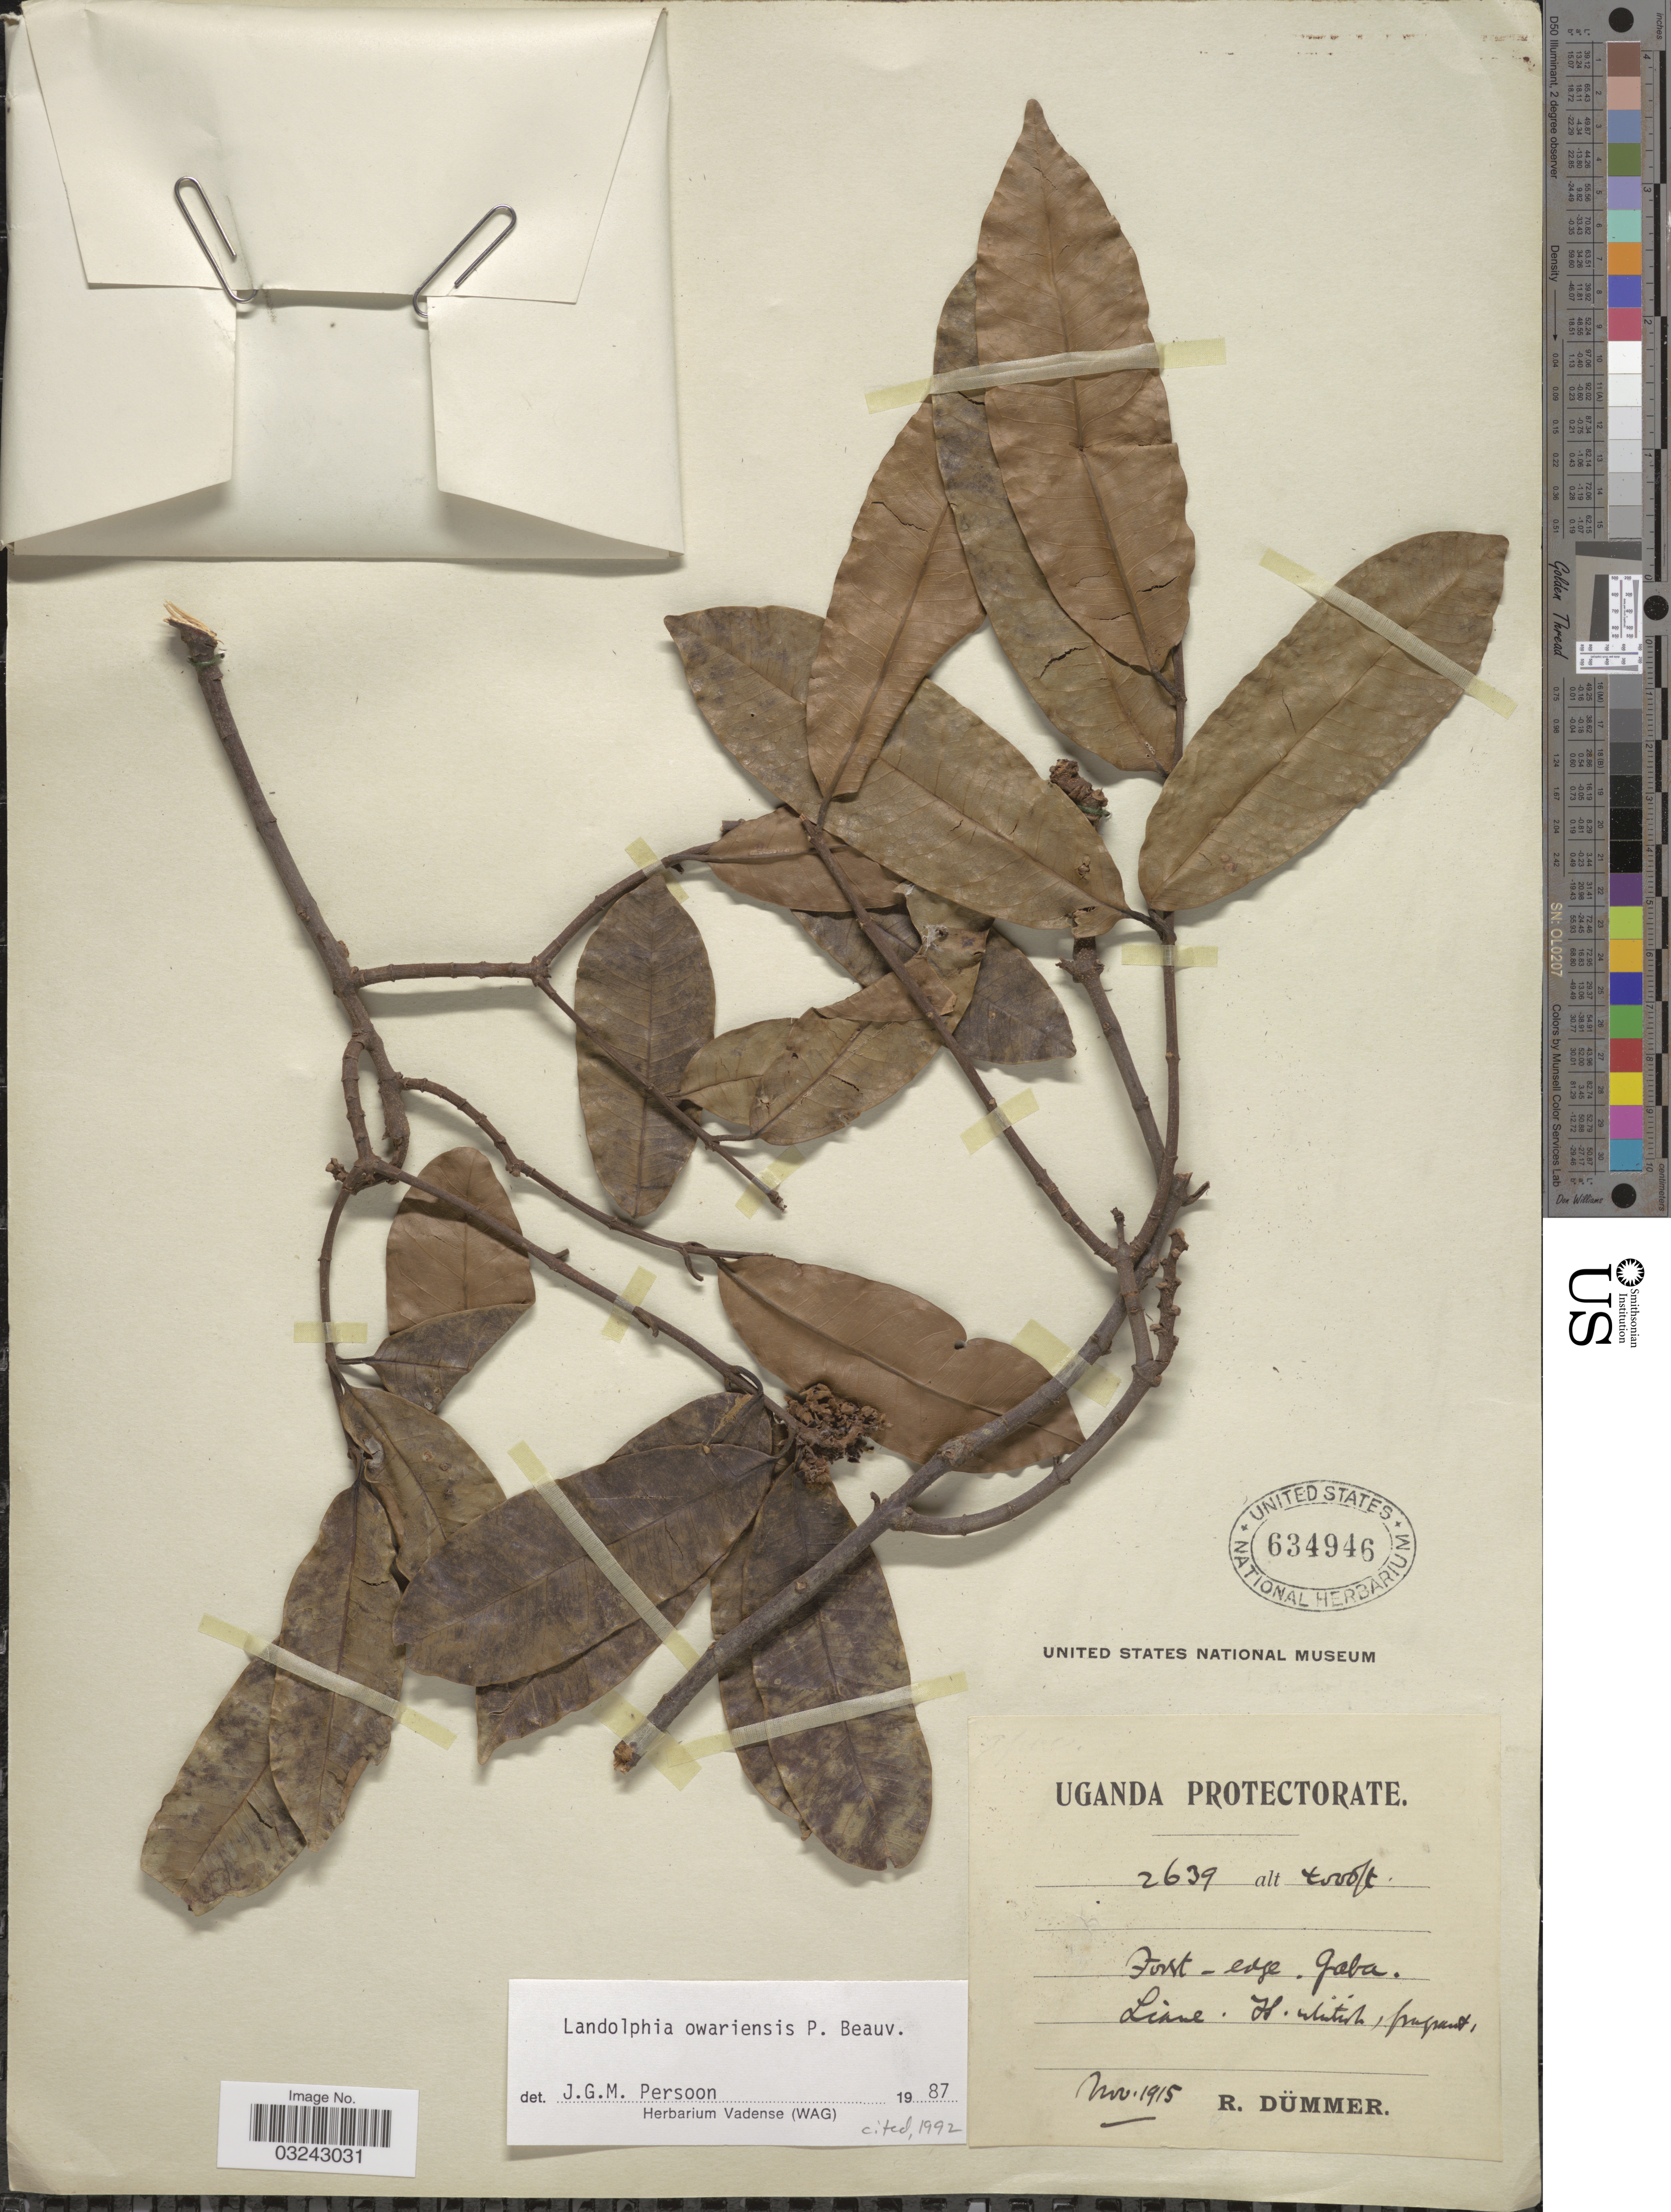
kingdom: Plantae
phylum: Tracheophyta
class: Magnoliopsida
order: Gentianales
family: Apocynaceae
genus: Landolphia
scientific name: Landolphia owariensis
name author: P. Beauv.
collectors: R. A. Dümmer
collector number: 2639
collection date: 1915-11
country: Uganda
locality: Gaba.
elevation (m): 1219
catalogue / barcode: US 634946